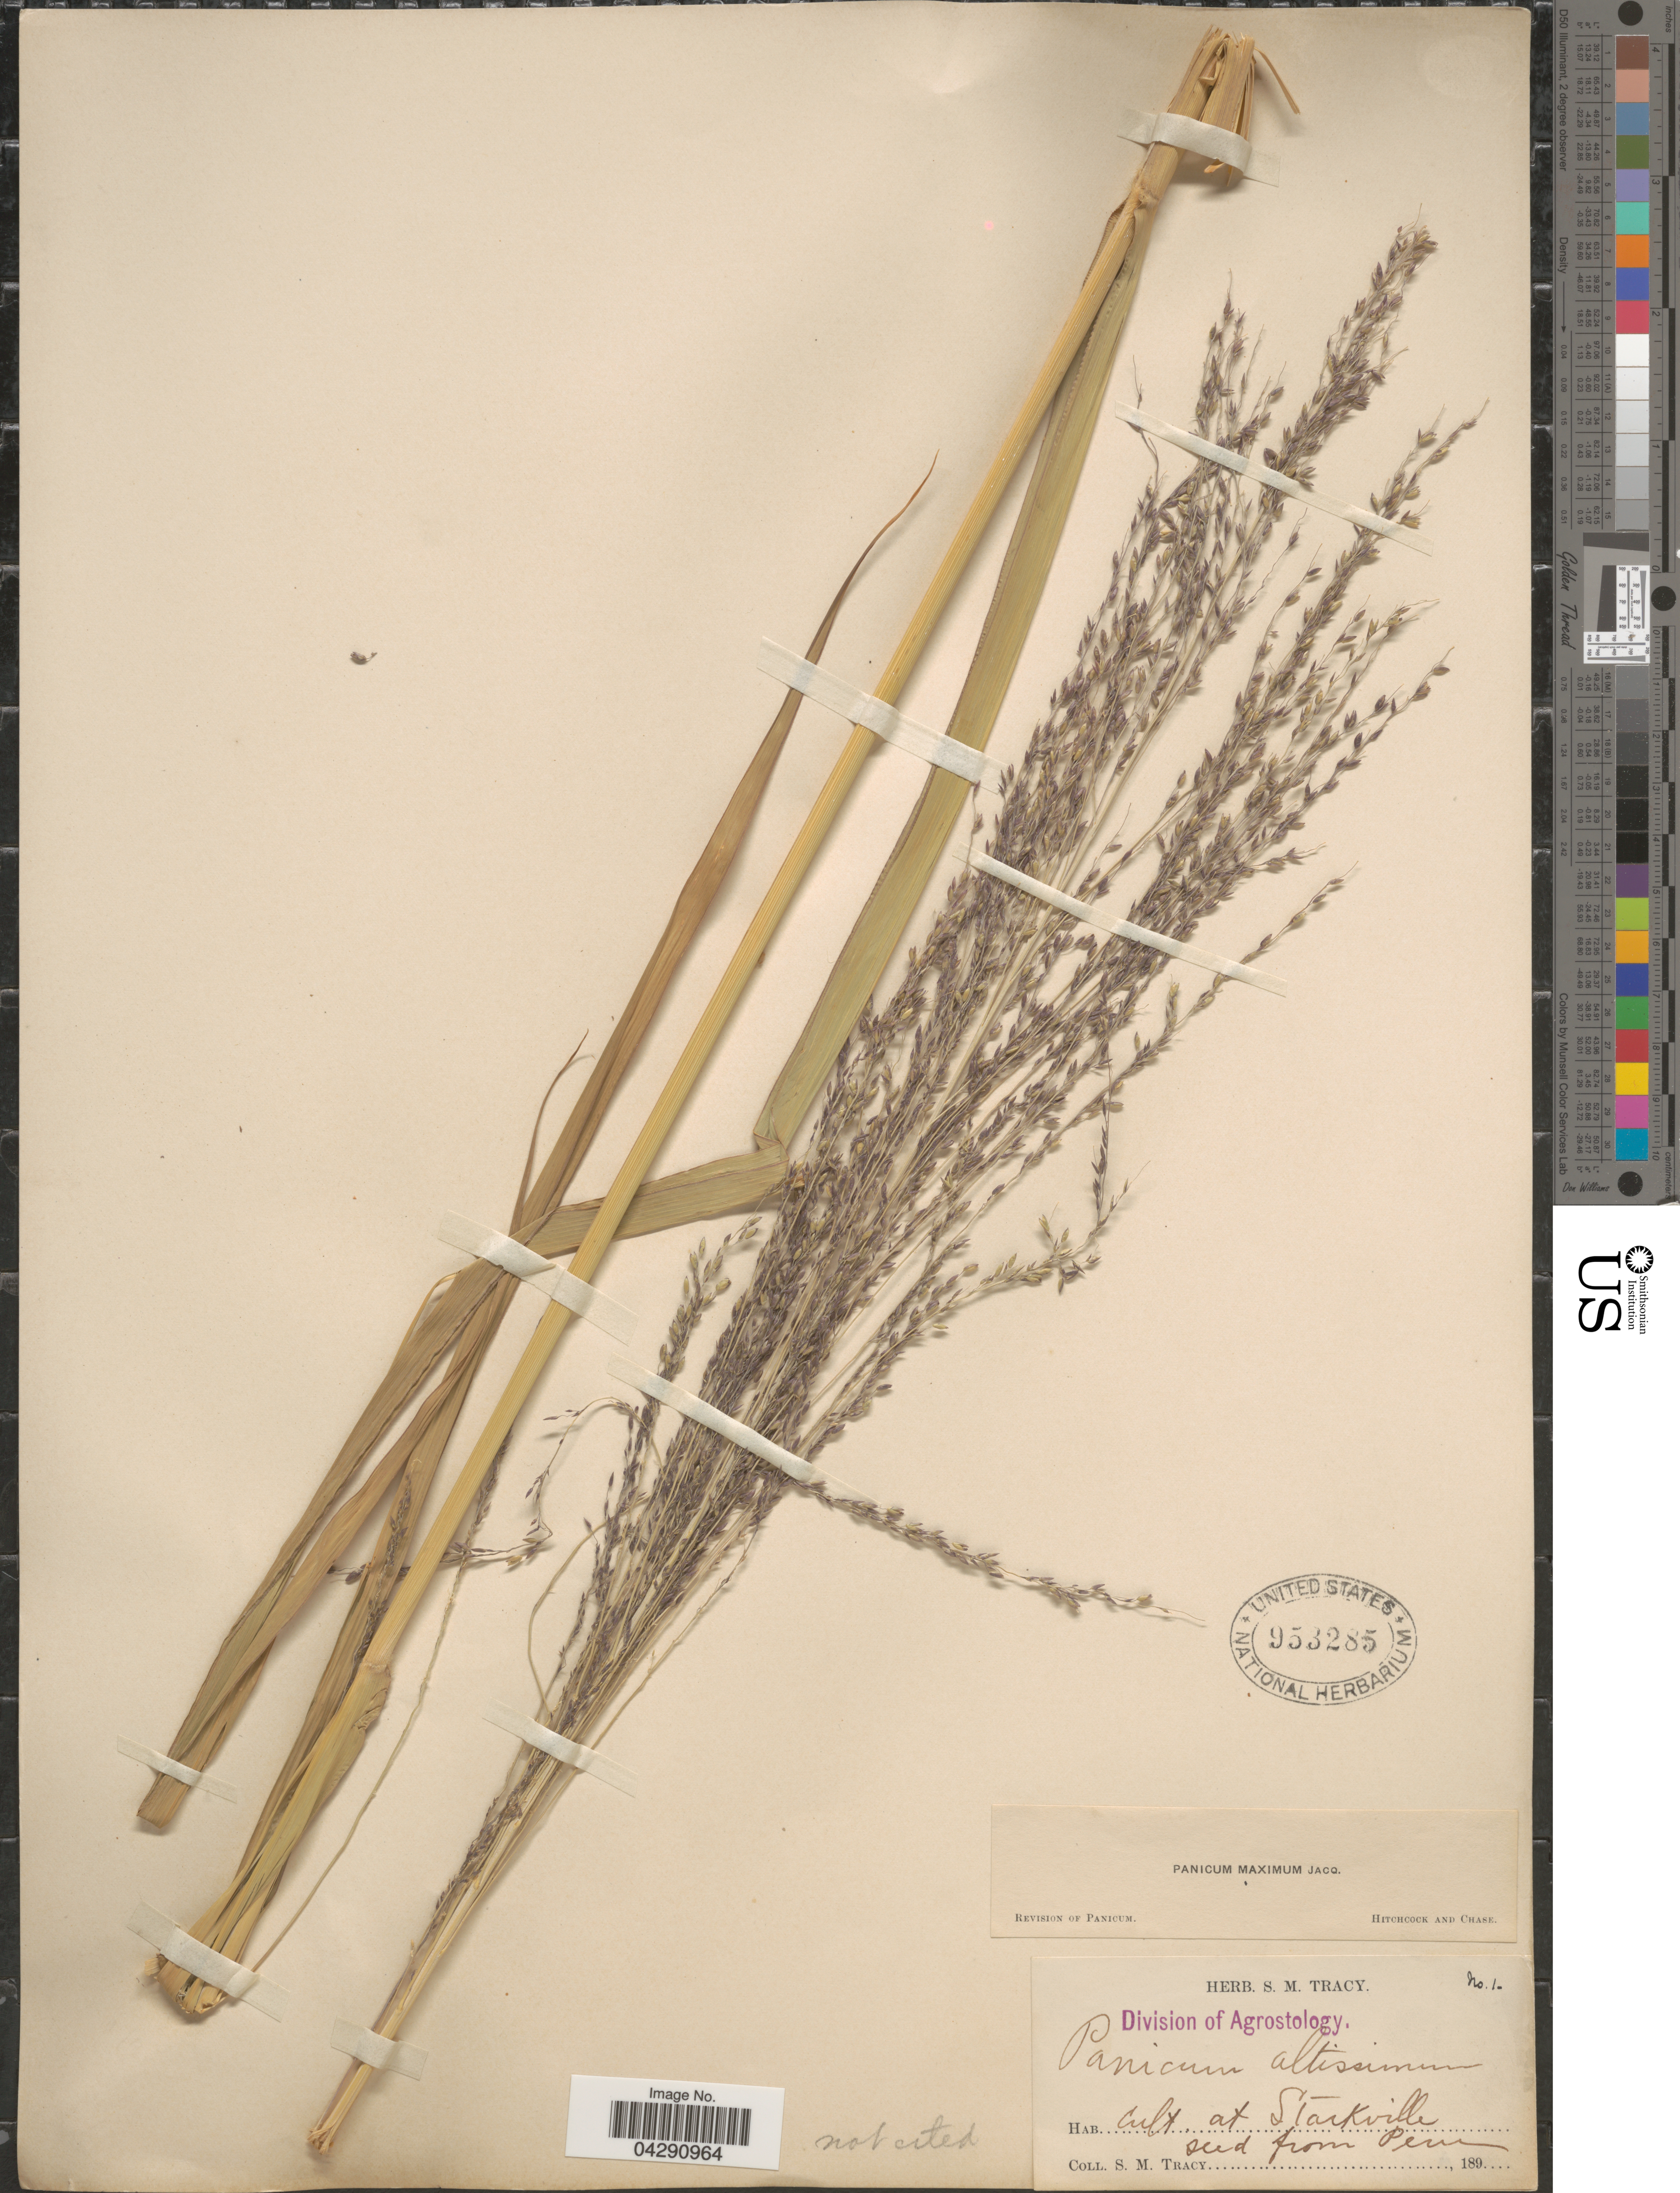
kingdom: Plantae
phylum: Tracheophyta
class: Liliopsida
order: Poales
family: Poaceae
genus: Megathyrsus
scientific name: Megathyrsus maximus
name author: (Jacq.) B.K. Simon & S.W.L. Jacobs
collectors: S. M. Tracy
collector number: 1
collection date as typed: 189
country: United States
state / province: Mississippi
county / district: Oktibbeha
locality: At Starkville.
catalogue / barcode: US 953285